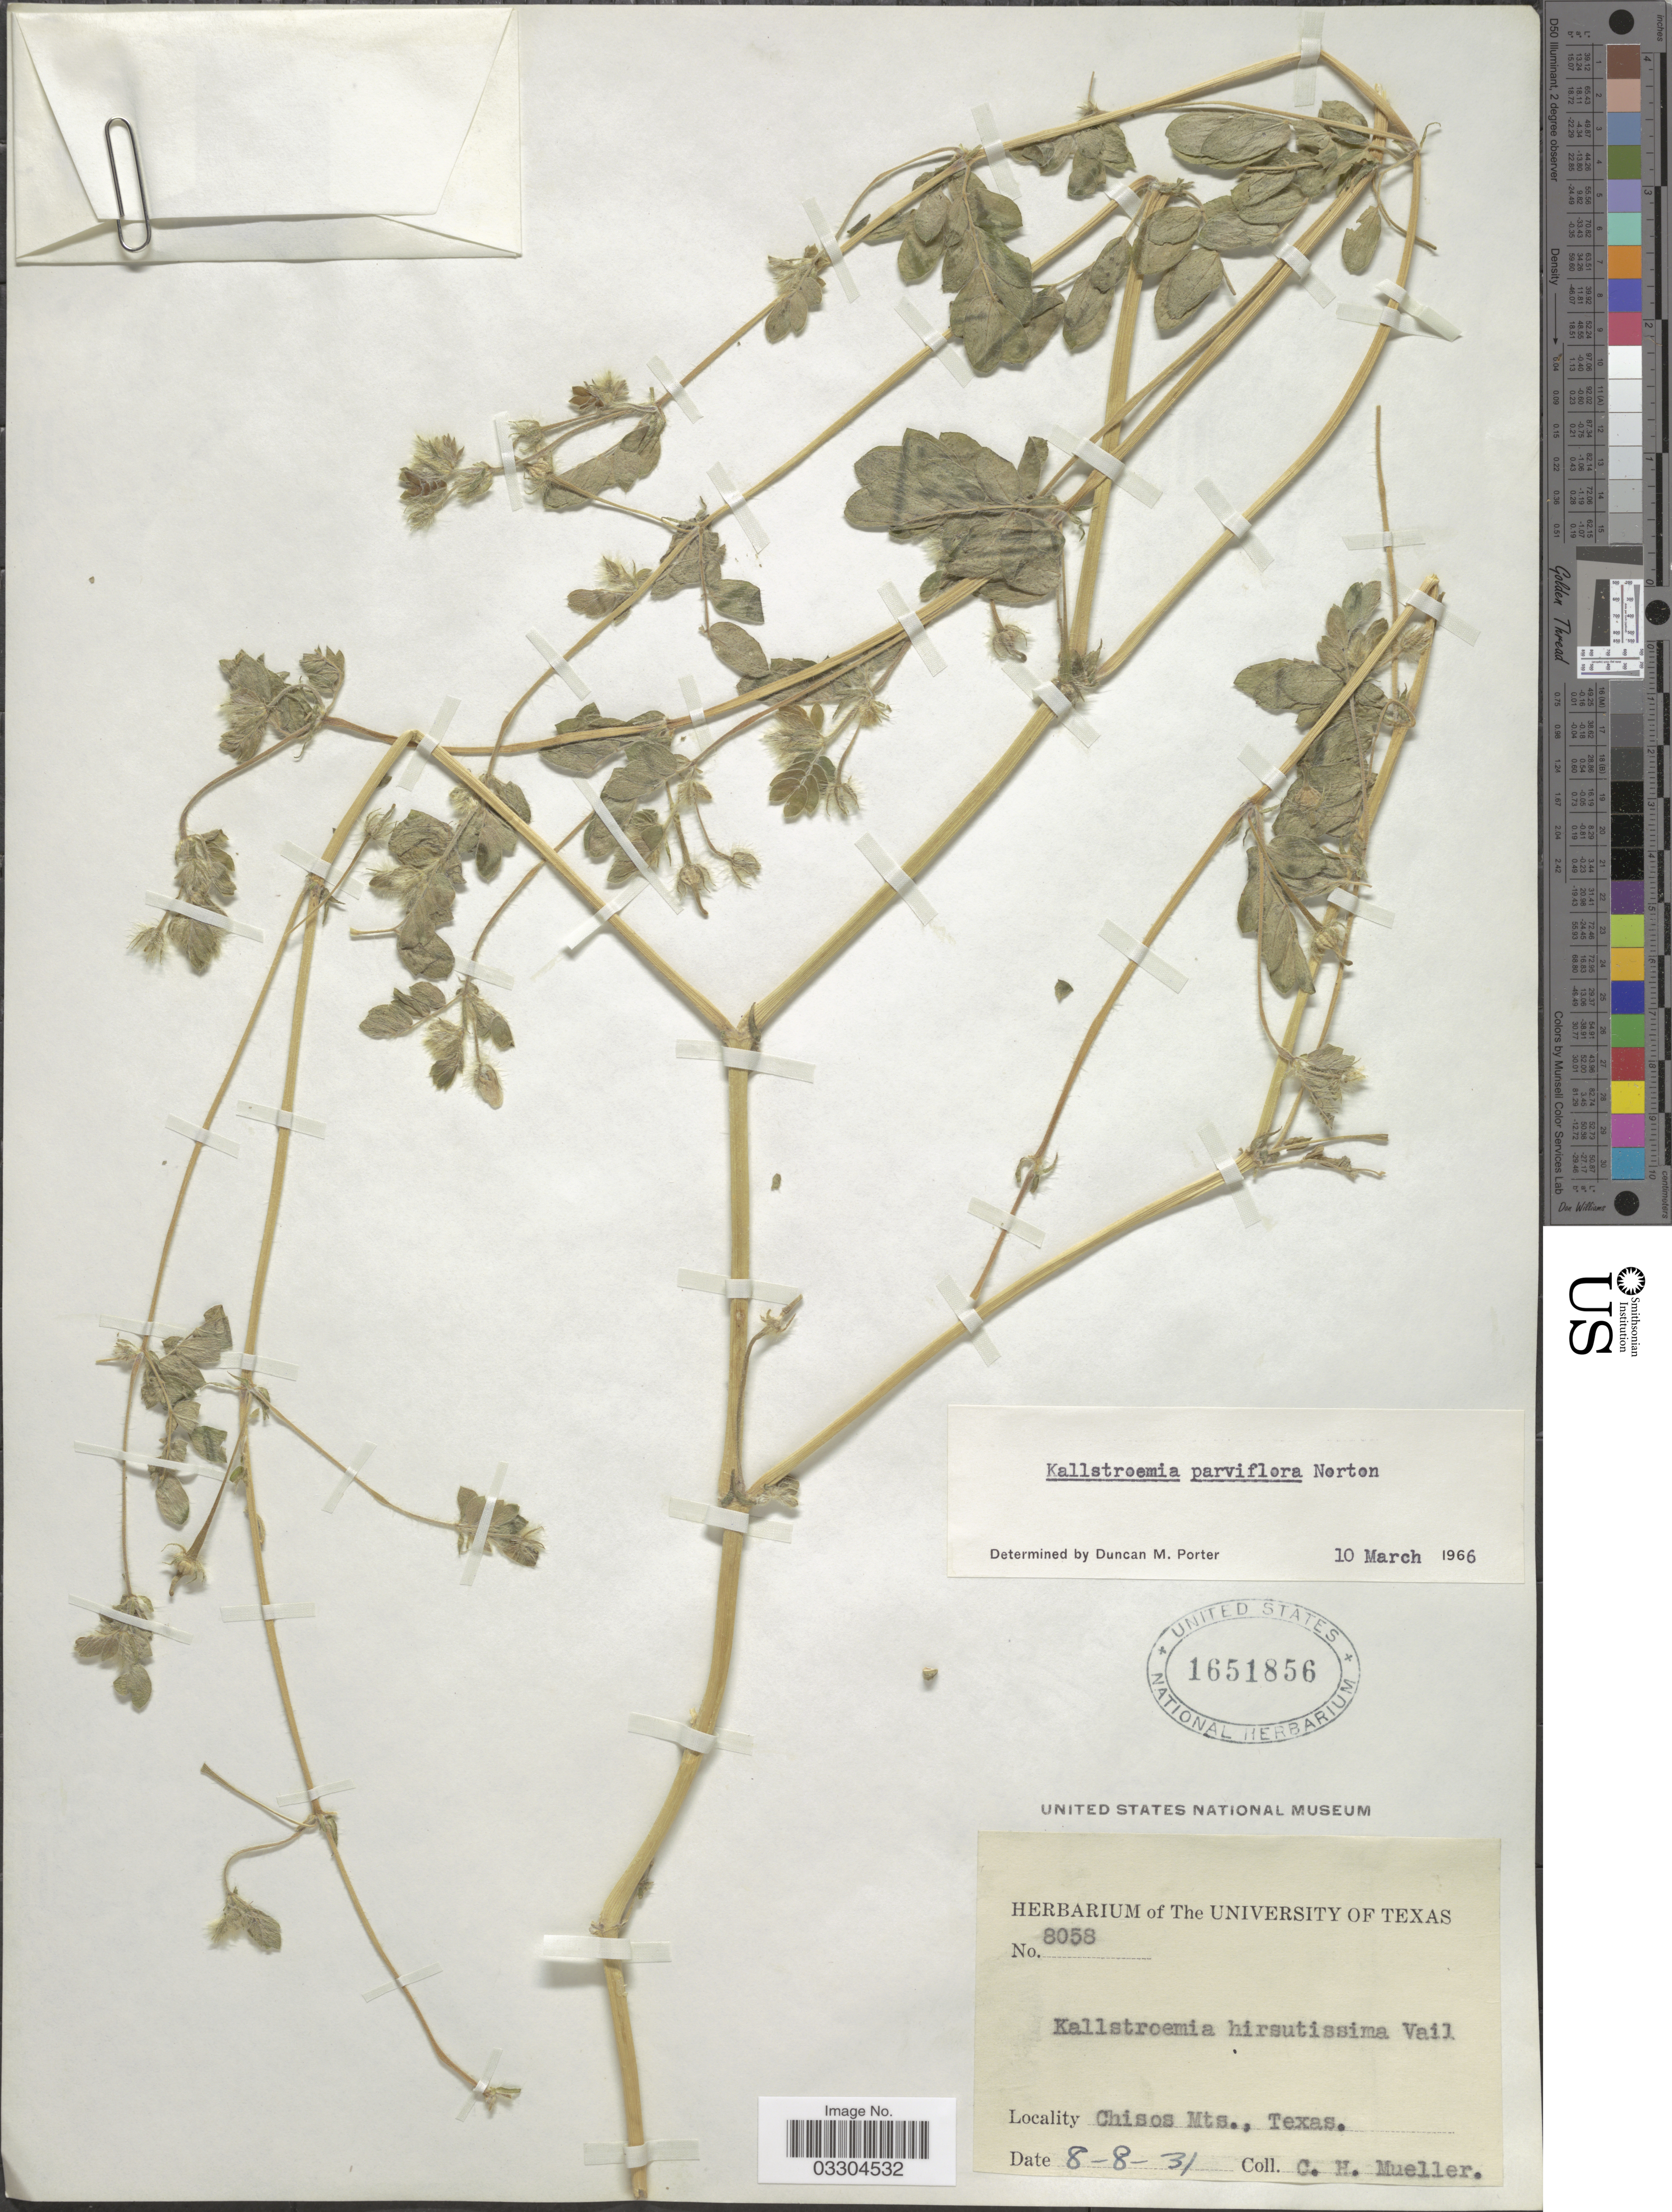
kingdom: Plantae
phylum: Tracheophyta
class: Magnoliopsida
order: Zygophyllales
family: Zygophyllaceae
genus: Kallstroemia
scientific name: Kallstroemia parviflora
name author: Norton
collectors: C. H. Mueller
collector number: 8058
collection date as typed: Transcribed d/m/y: 8/8/31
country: United States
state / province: Texas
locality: Chisos Mts.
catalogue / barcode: US 1651856